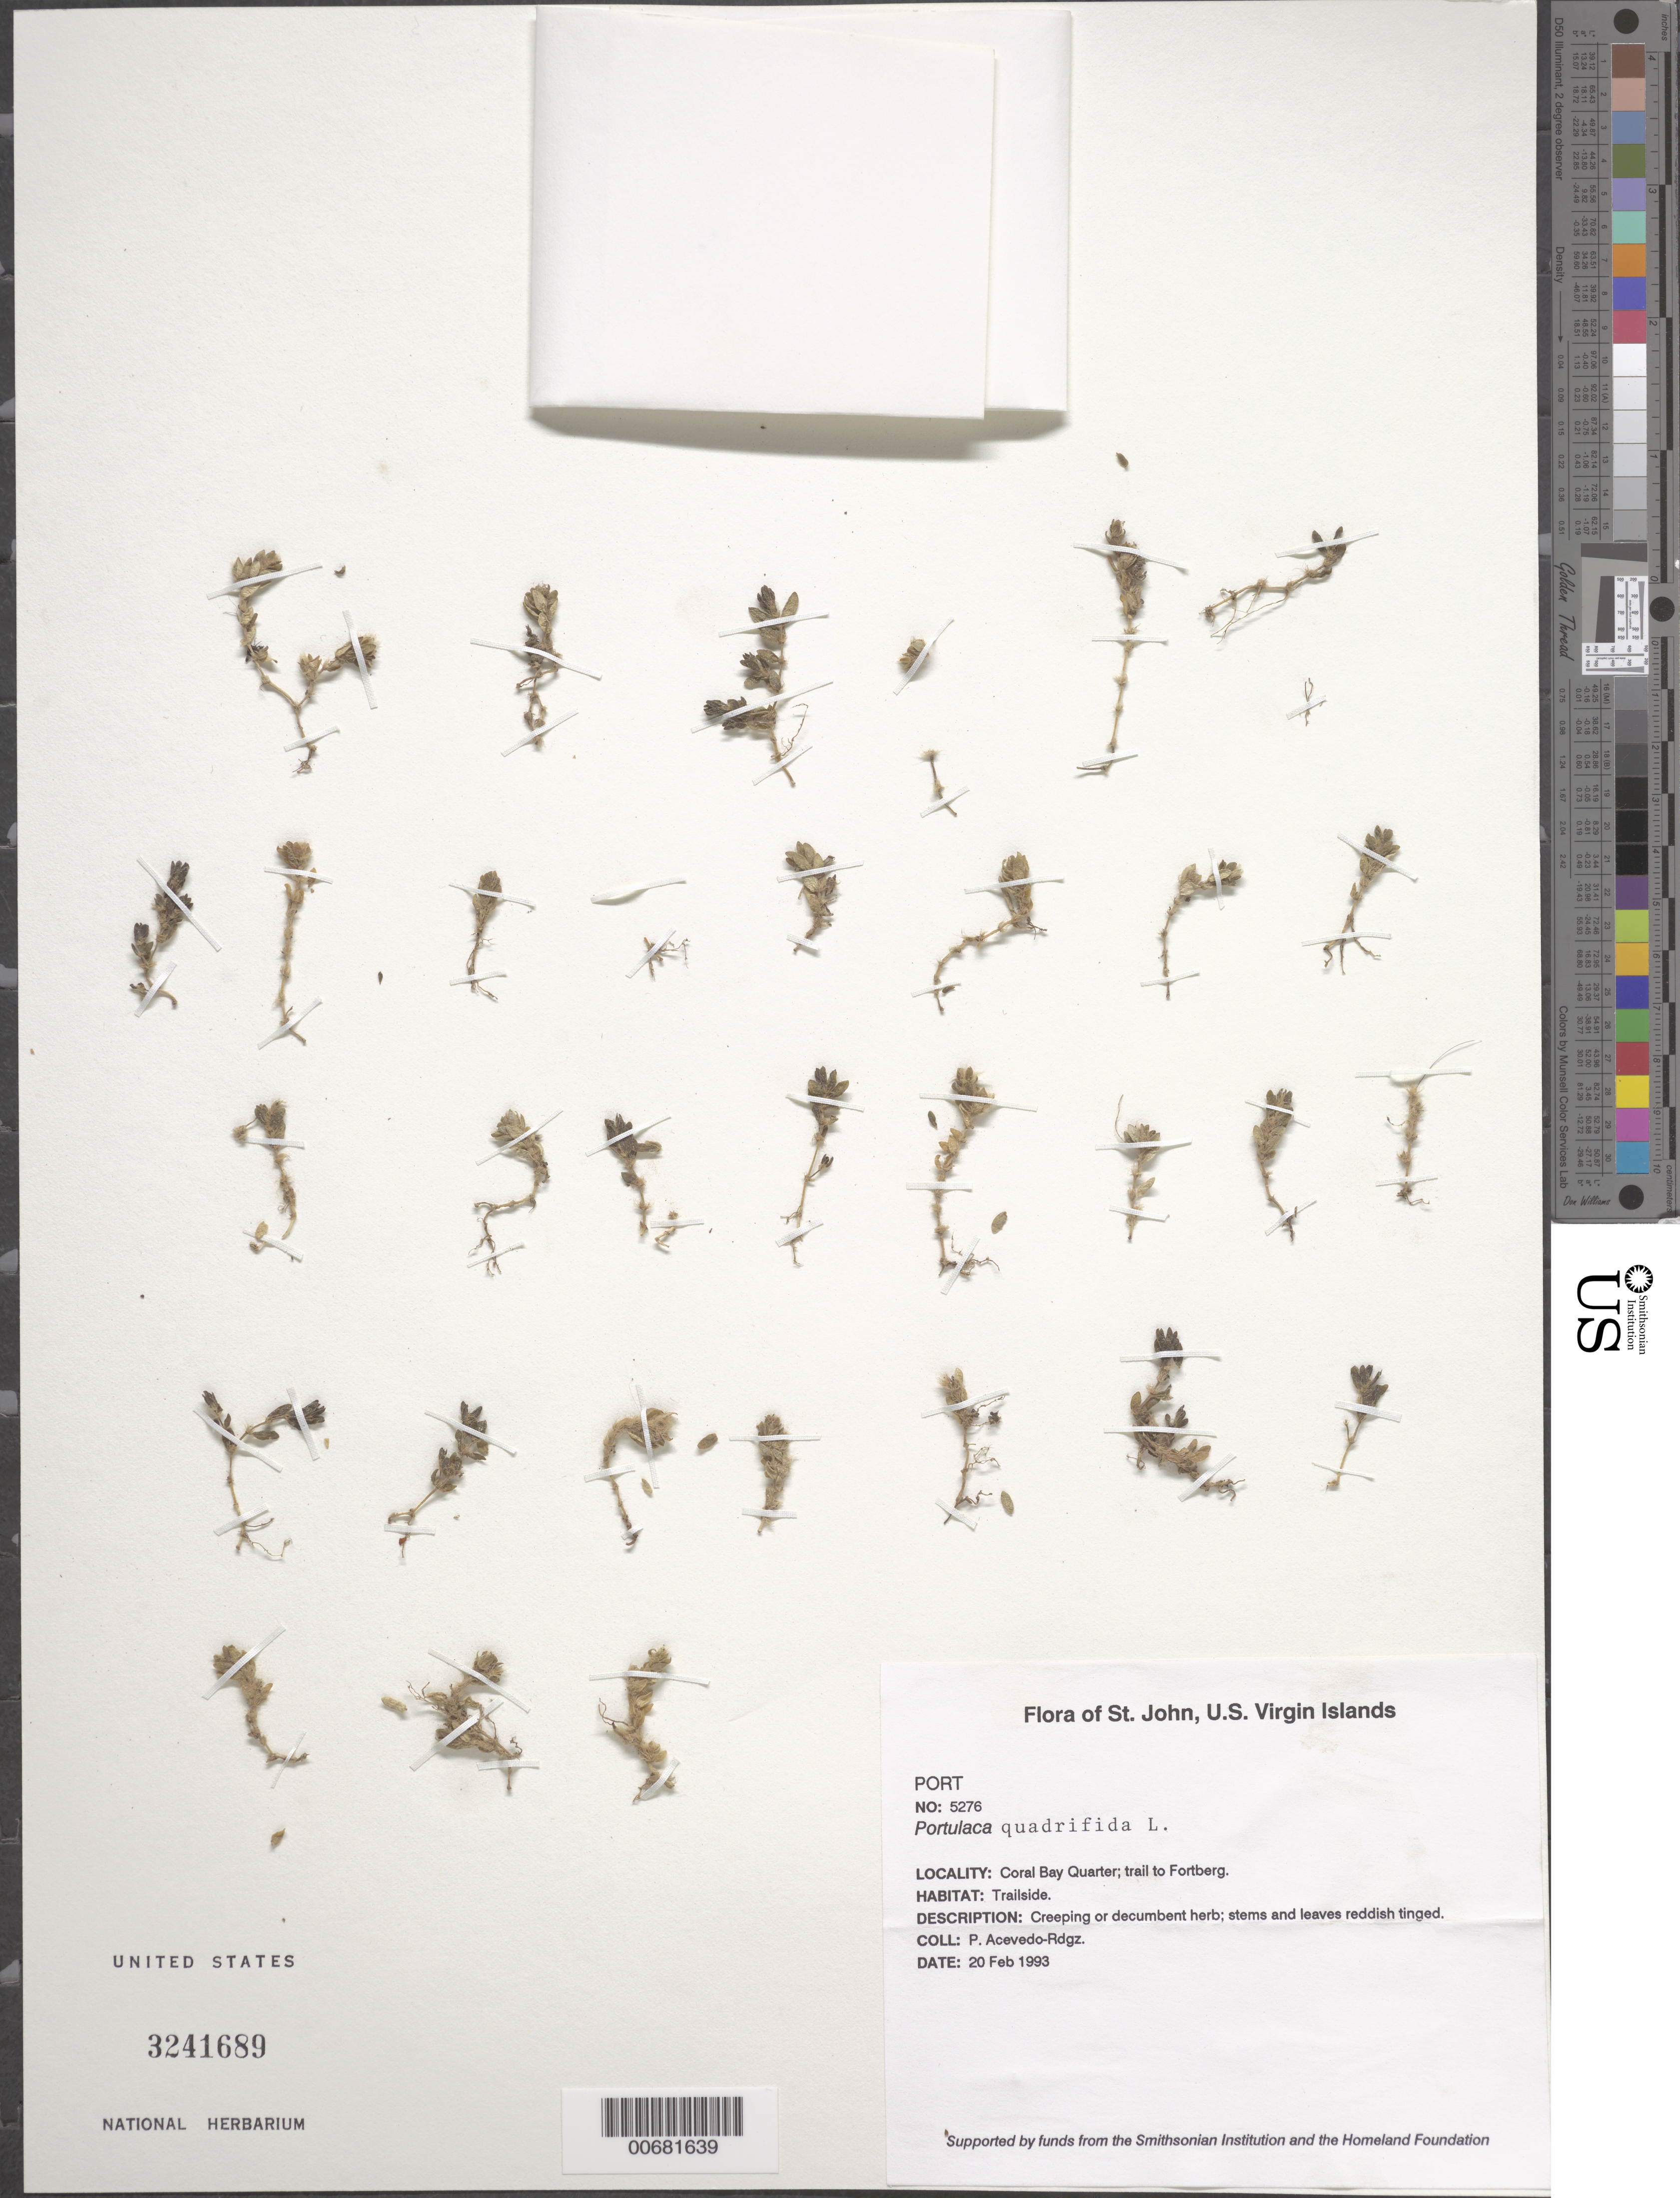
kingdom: Plantae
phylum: Tracheophyta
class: Magnoliopsida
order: Caryophyllales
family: Portulacaceae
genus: Portulaca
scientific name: Portulaca quadrifida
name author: L.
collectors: P. Acevedo-Rodr.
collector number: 5276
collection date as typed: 20 Feb 1993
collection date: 1993-02-20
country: U.S. Virgin Islands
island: St. John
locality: Coral Bay Quarter; trail to Fortberg.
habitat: Trailside.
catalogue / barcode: US 3241689